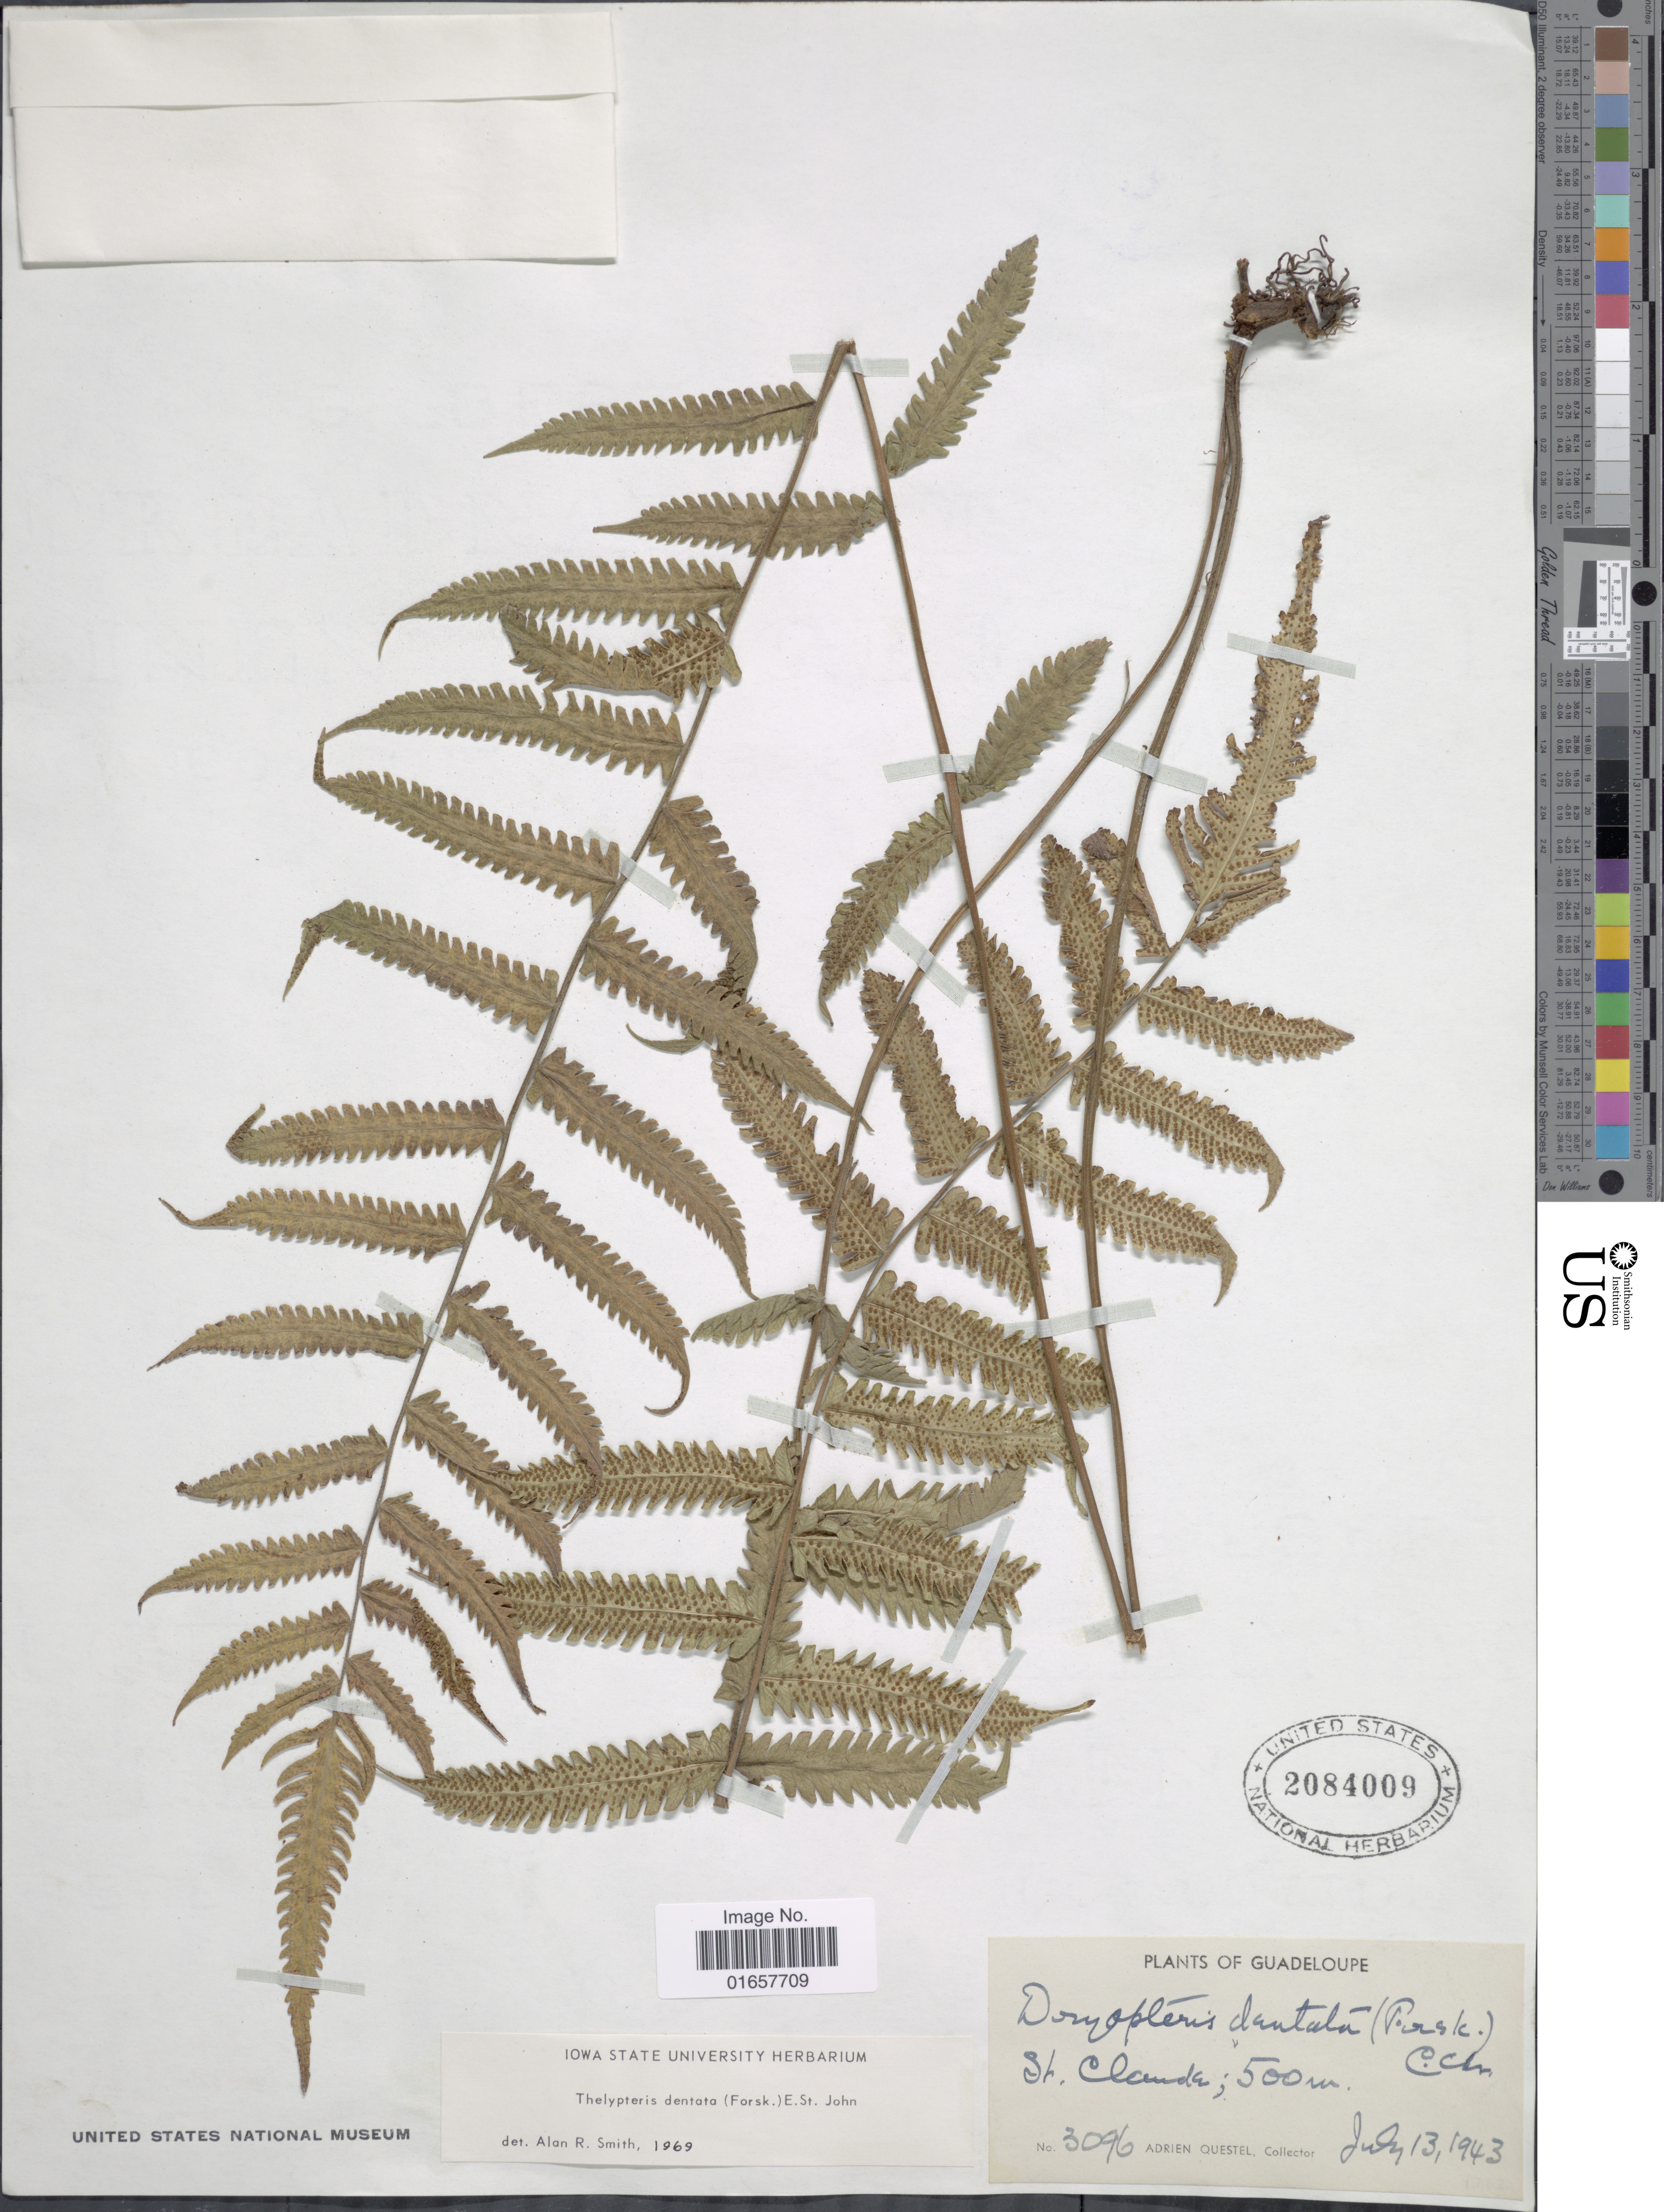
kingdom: Plantae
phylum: Tracheophyta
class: Polypodiopsida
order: Polypodiales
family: Thelypteridaceae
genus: Christella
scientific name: Christella dentata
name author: (Forssk.) Brownsey & Jermy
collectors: A. Questel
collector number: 3096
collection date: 1943-07-13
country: Guadeloupe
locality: Guadeloupe, St. Claude.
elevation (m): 500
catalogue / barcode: US 2084009